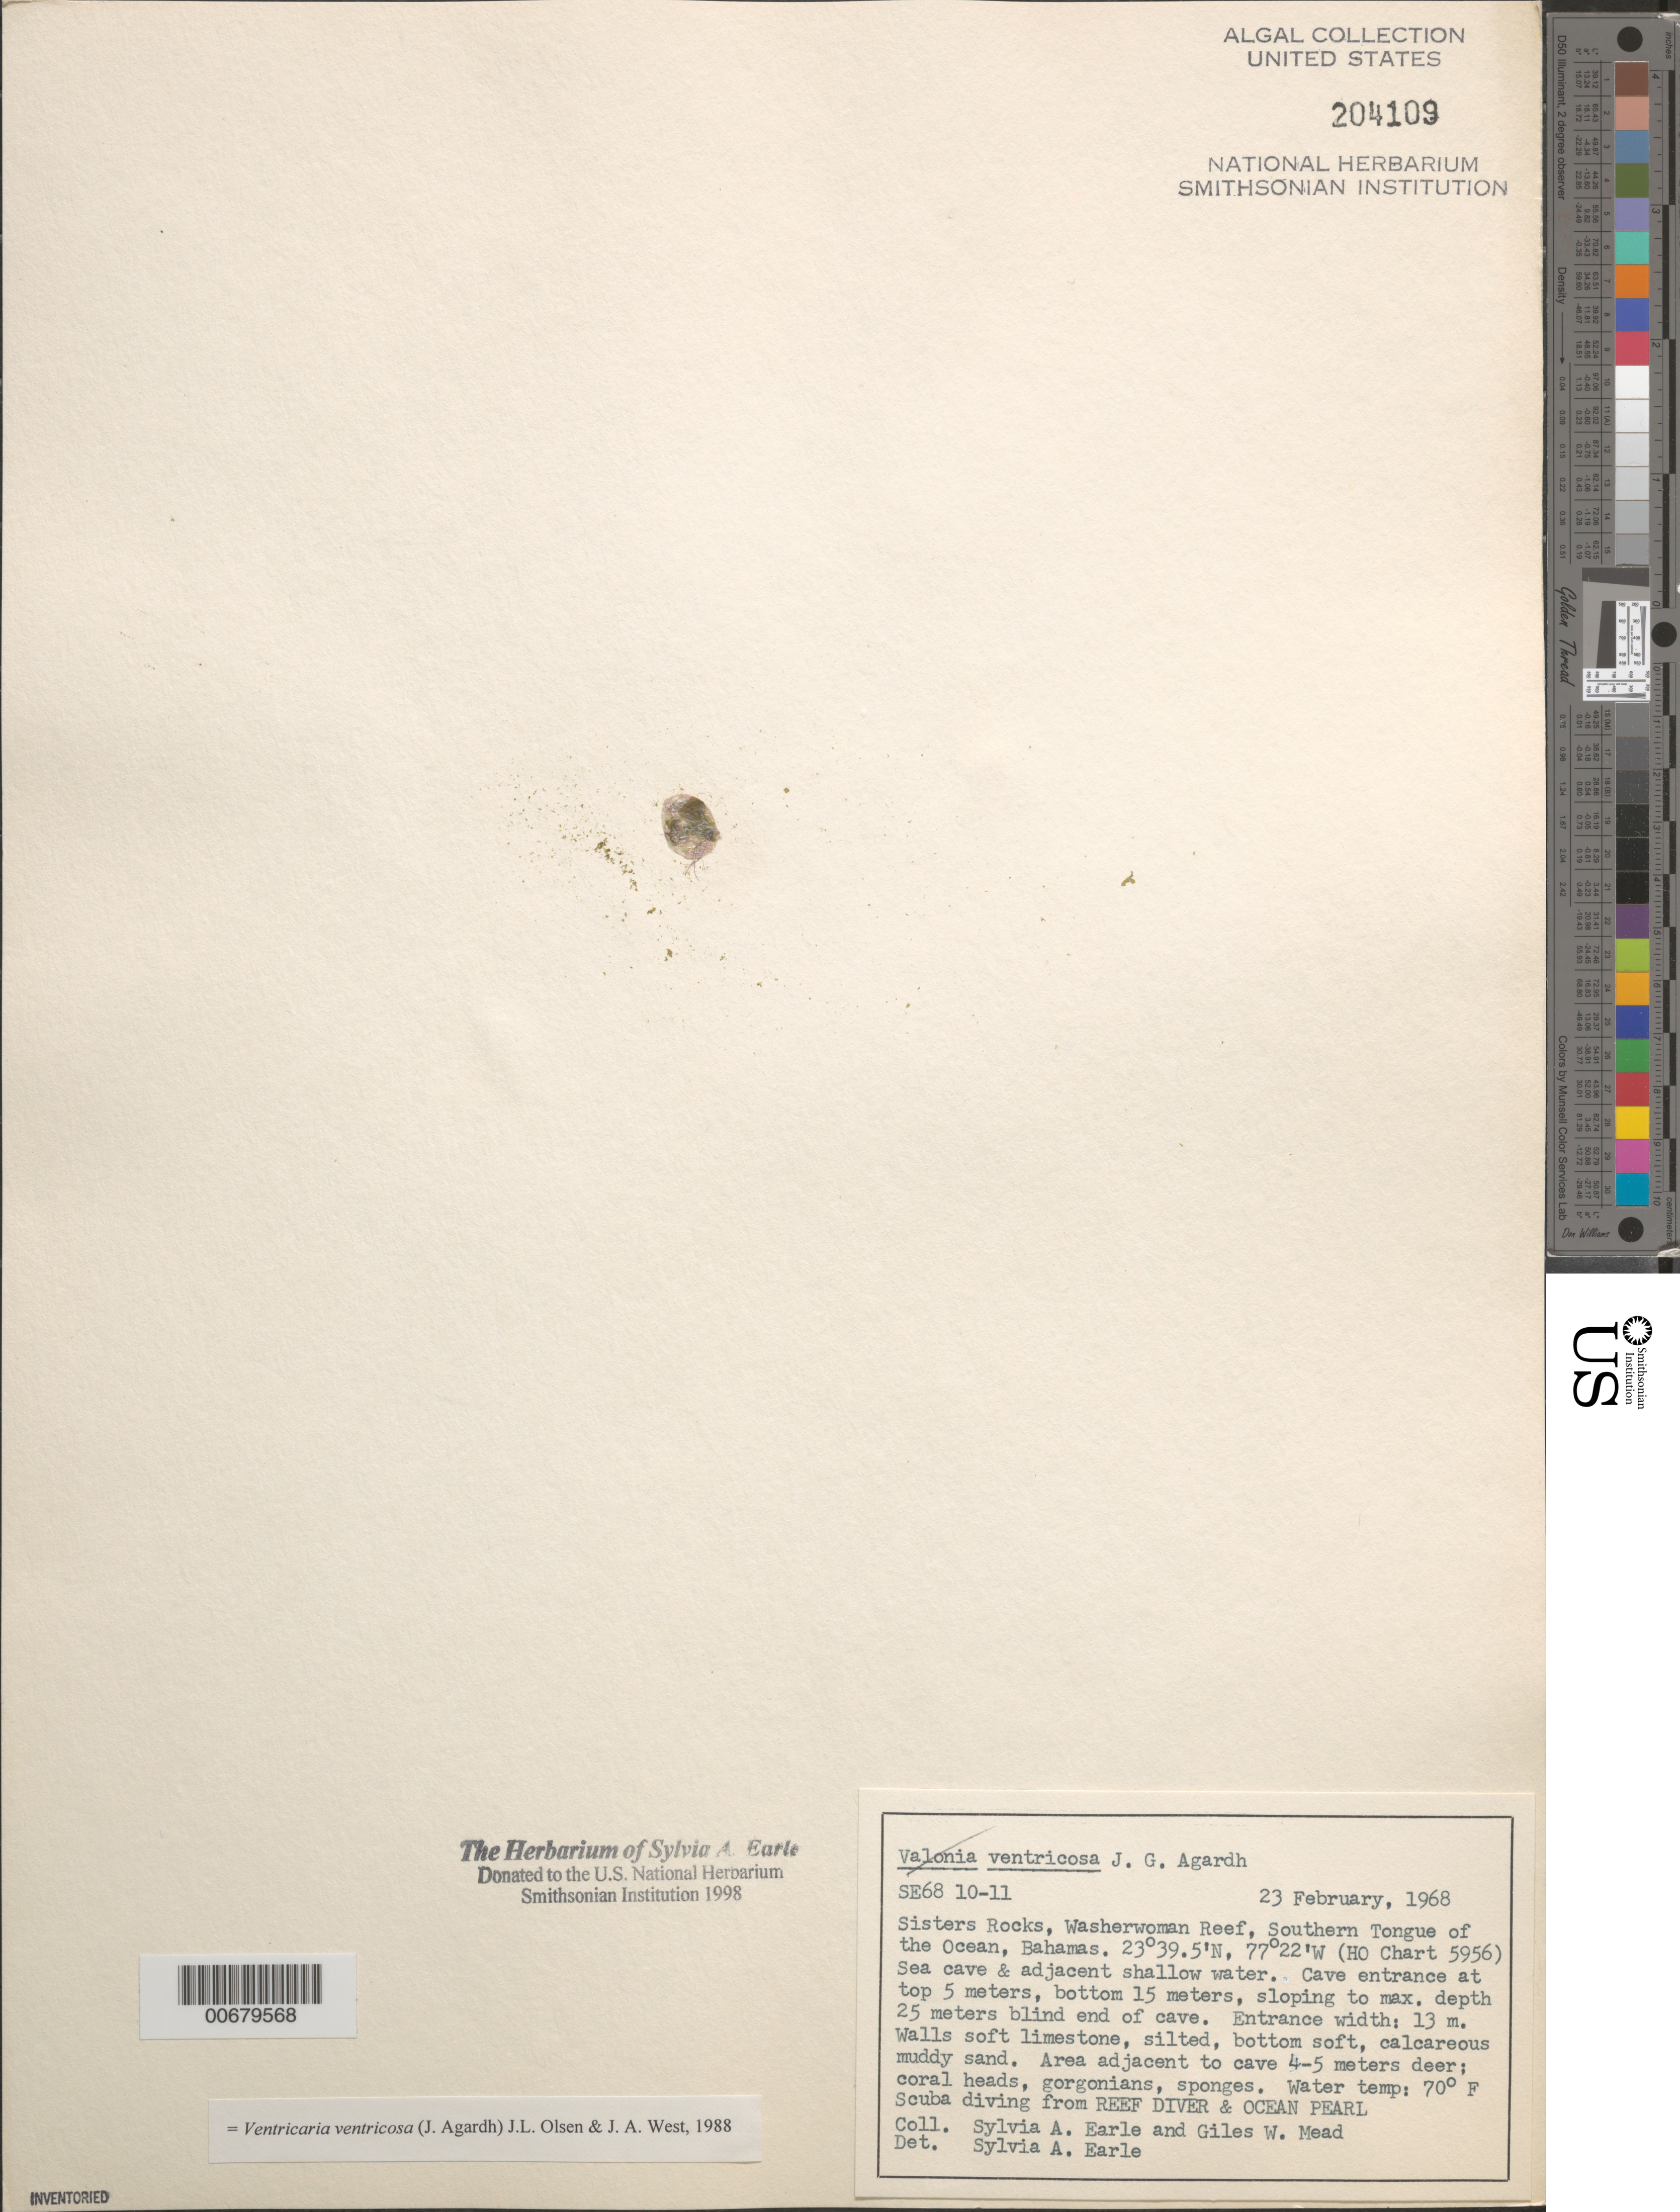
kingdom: Plantae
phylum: Chlorophyta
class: Ulvophyceae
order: Siphonocladales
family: Valoniaceae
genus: Valonia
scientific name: Valonia ventricosa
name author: J. Agardh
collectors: S. A. Earle & G. W. Mead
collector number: SE 6810-11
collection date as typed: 23 Feb 1968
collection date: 1968-02-23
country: Bahamas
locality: Sisters Rocks, Washerwoman Reef, Southern Tongue of the Ocean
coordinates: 23 39.5' N, 77 22' W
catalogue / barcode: US 204109